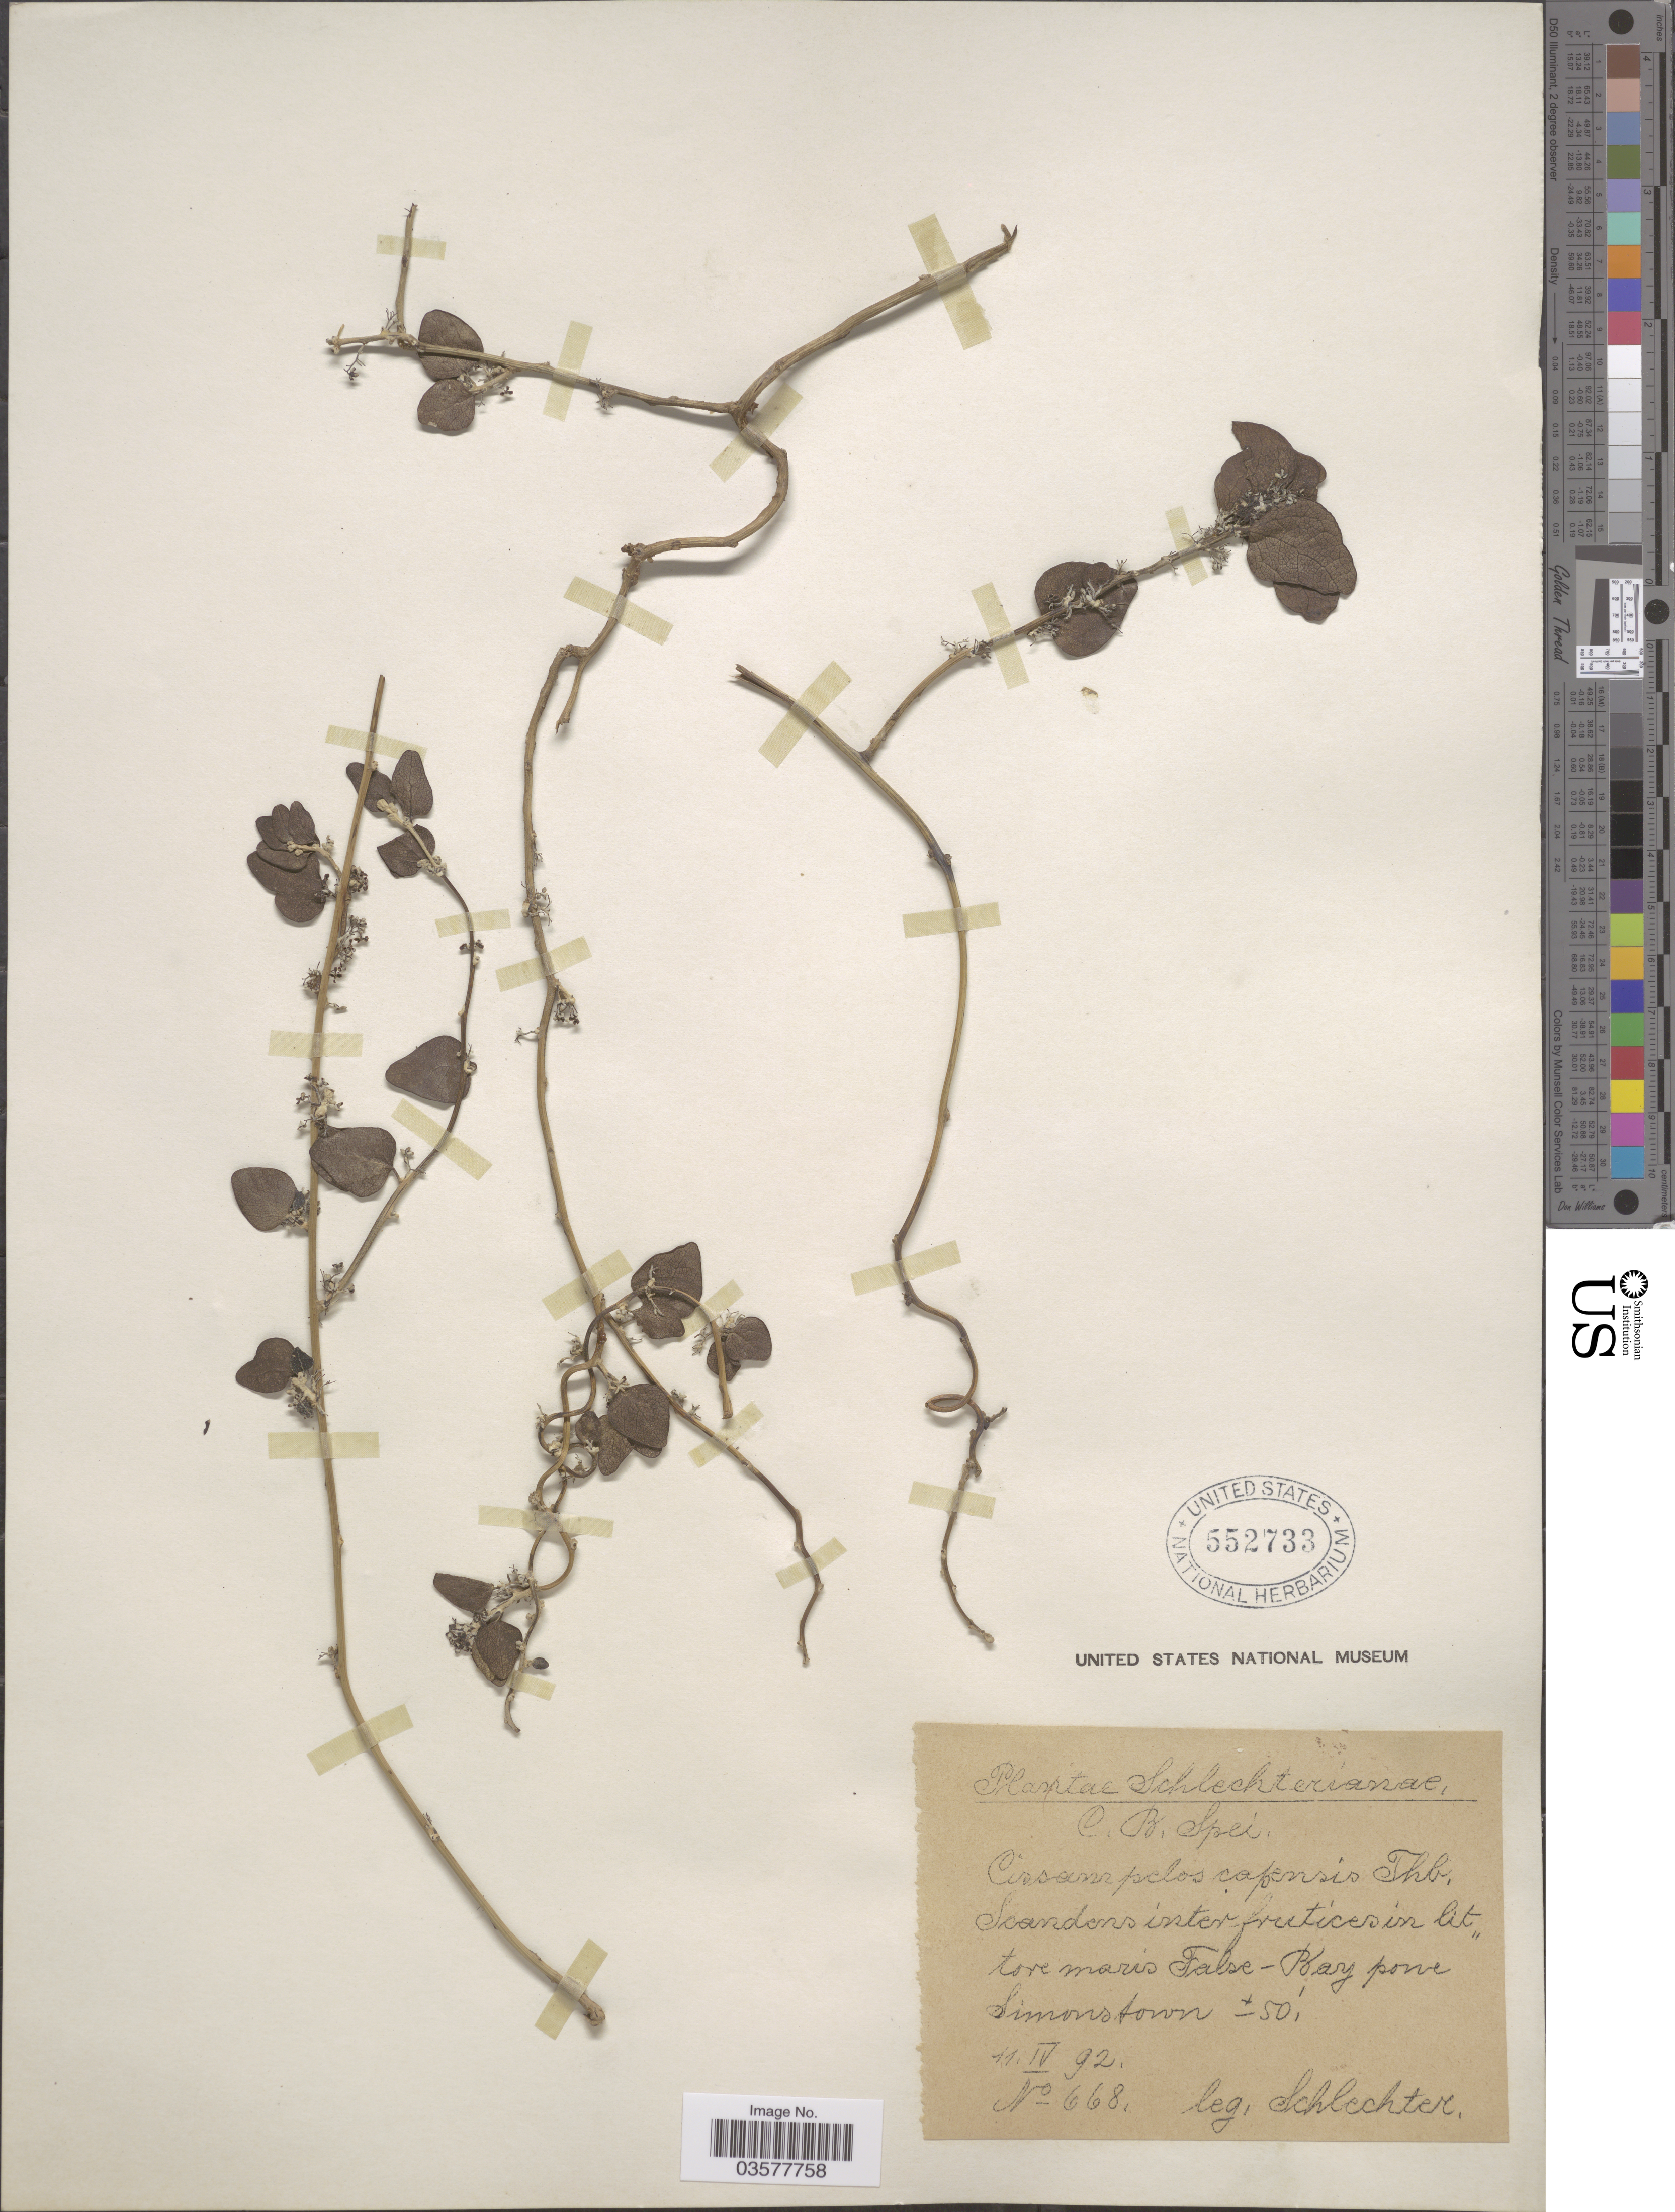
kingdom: Plantae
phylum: Tracheophyta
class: Magnoliopsida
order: Ranunculales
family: Menispermaceae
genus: Antizoma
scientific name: Antizoma capensis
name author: Diels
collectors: Schlechter, -- & C. Spei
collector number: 668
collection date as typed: Transcribed d/m/y: 11/4/92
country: South Africa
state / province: Western Cape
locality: False-Bay pone Simonstown.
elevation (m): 15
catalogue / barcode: US 552733